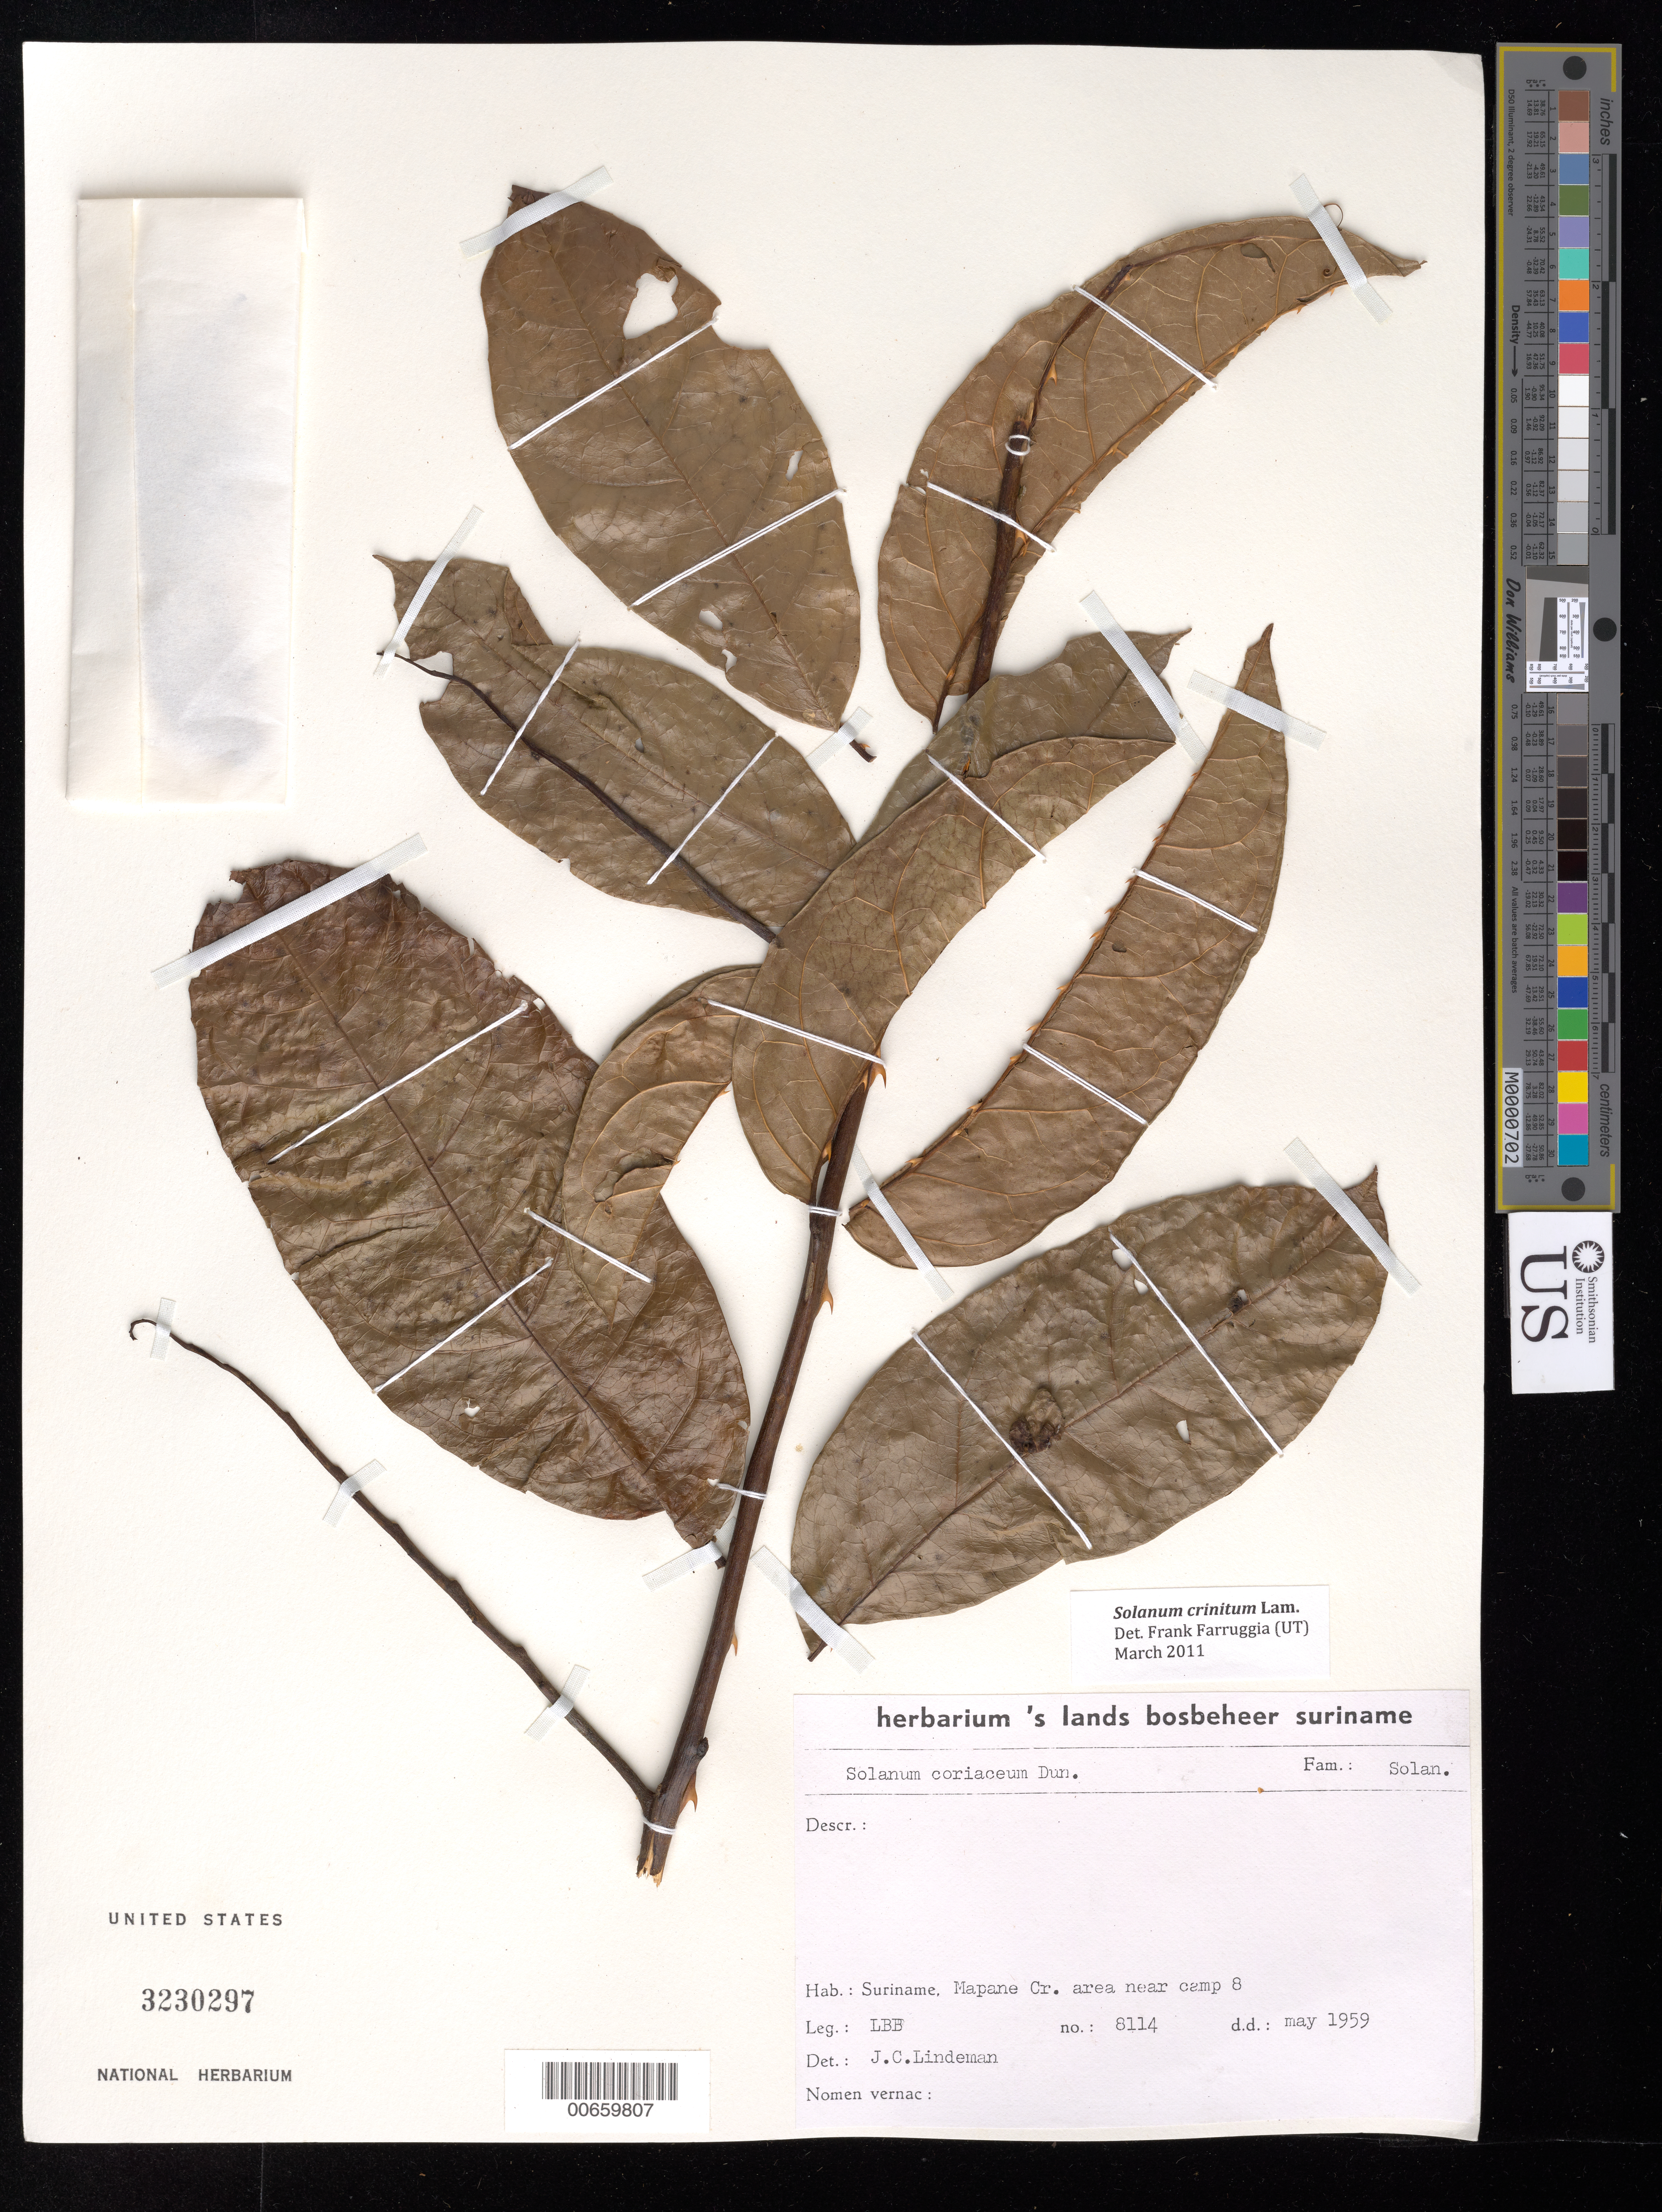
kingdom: Plantae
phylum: Tracheophyta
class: Magnoliopsida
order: Solanales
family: Solanaceae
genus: Solanum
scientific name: Solanum coriaceum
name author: Dunal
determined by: Lindeman, J. C.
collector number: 8114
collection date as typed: May-59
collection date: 1959-05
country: Suriname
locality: Jodensavanne-Mapane kreek area, Kamp 8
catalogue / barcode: US 3230297